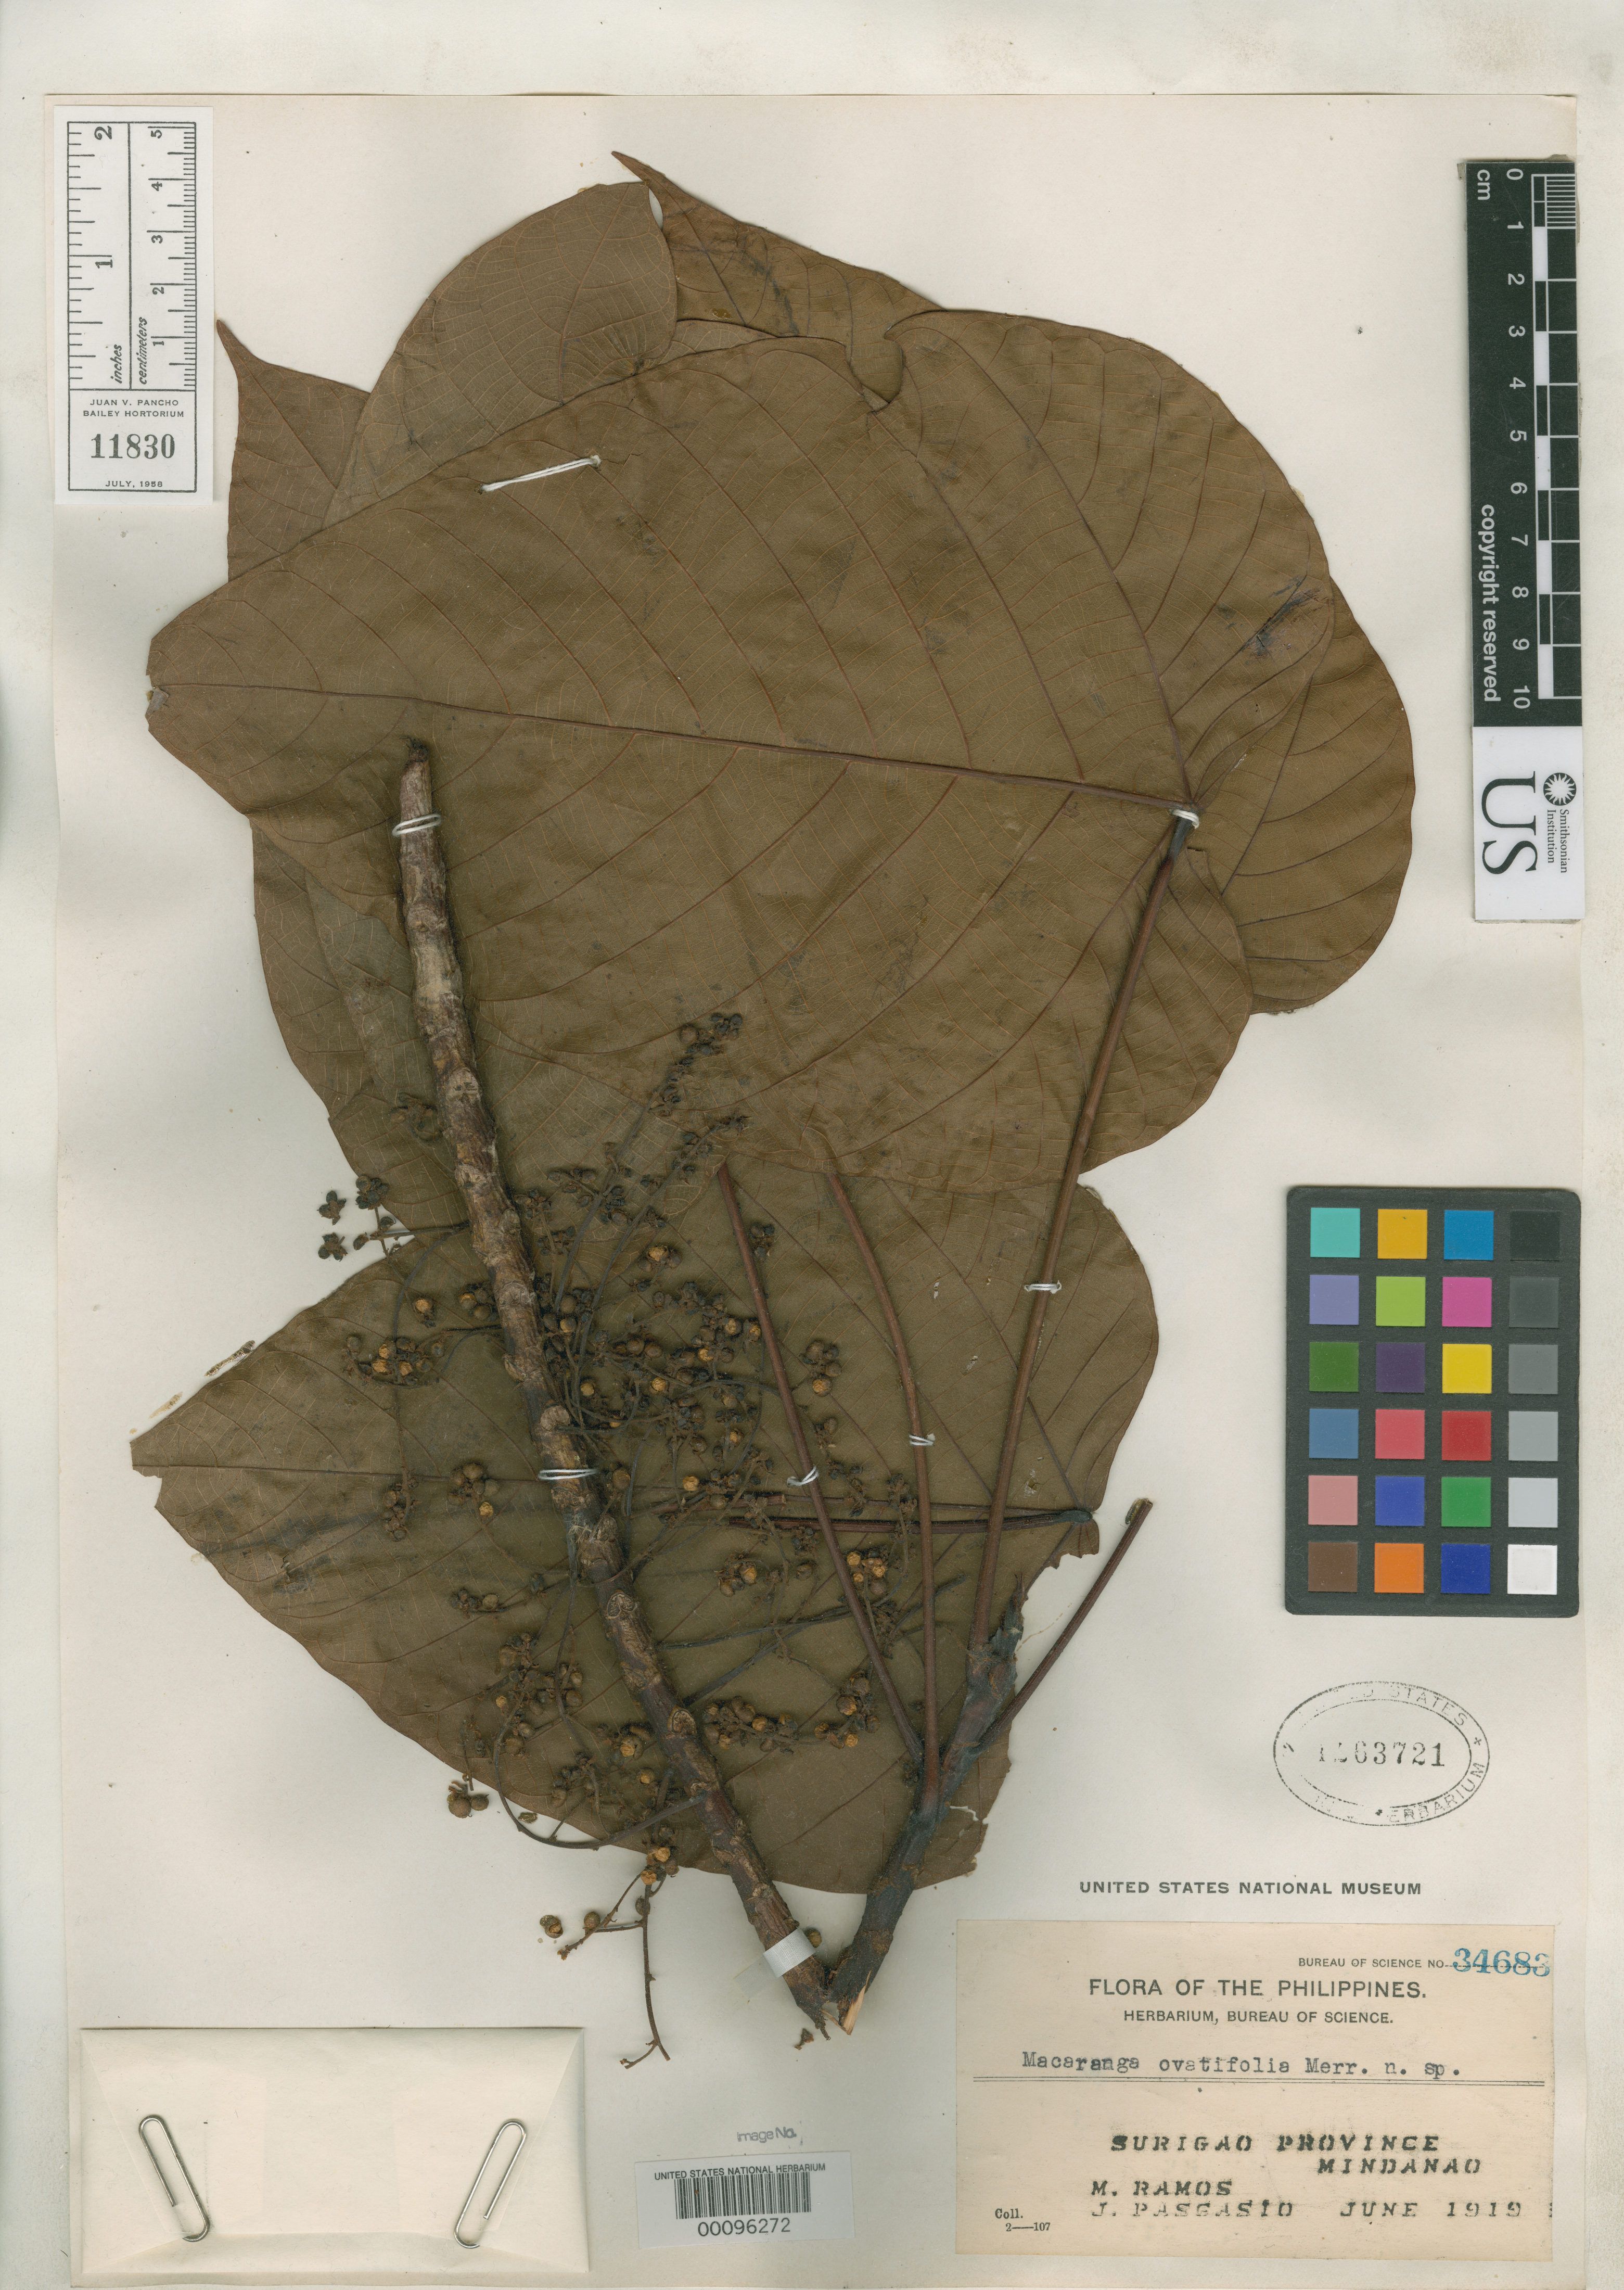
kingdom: Plantae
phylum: Tracheophyta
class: Magnoliopsida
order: Malpighiales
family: Euphorbiaceae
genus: Macaranga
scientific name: Macaranga ovatifolia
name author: Merr.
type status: Isotype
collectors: M. Ramos & J. Pascasio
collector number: Bur. Sci. 34683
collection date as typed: Jun 1919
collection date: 1919-06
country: Philippines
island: Mindanao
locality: Surigao Prov.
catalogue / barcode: US 1263721